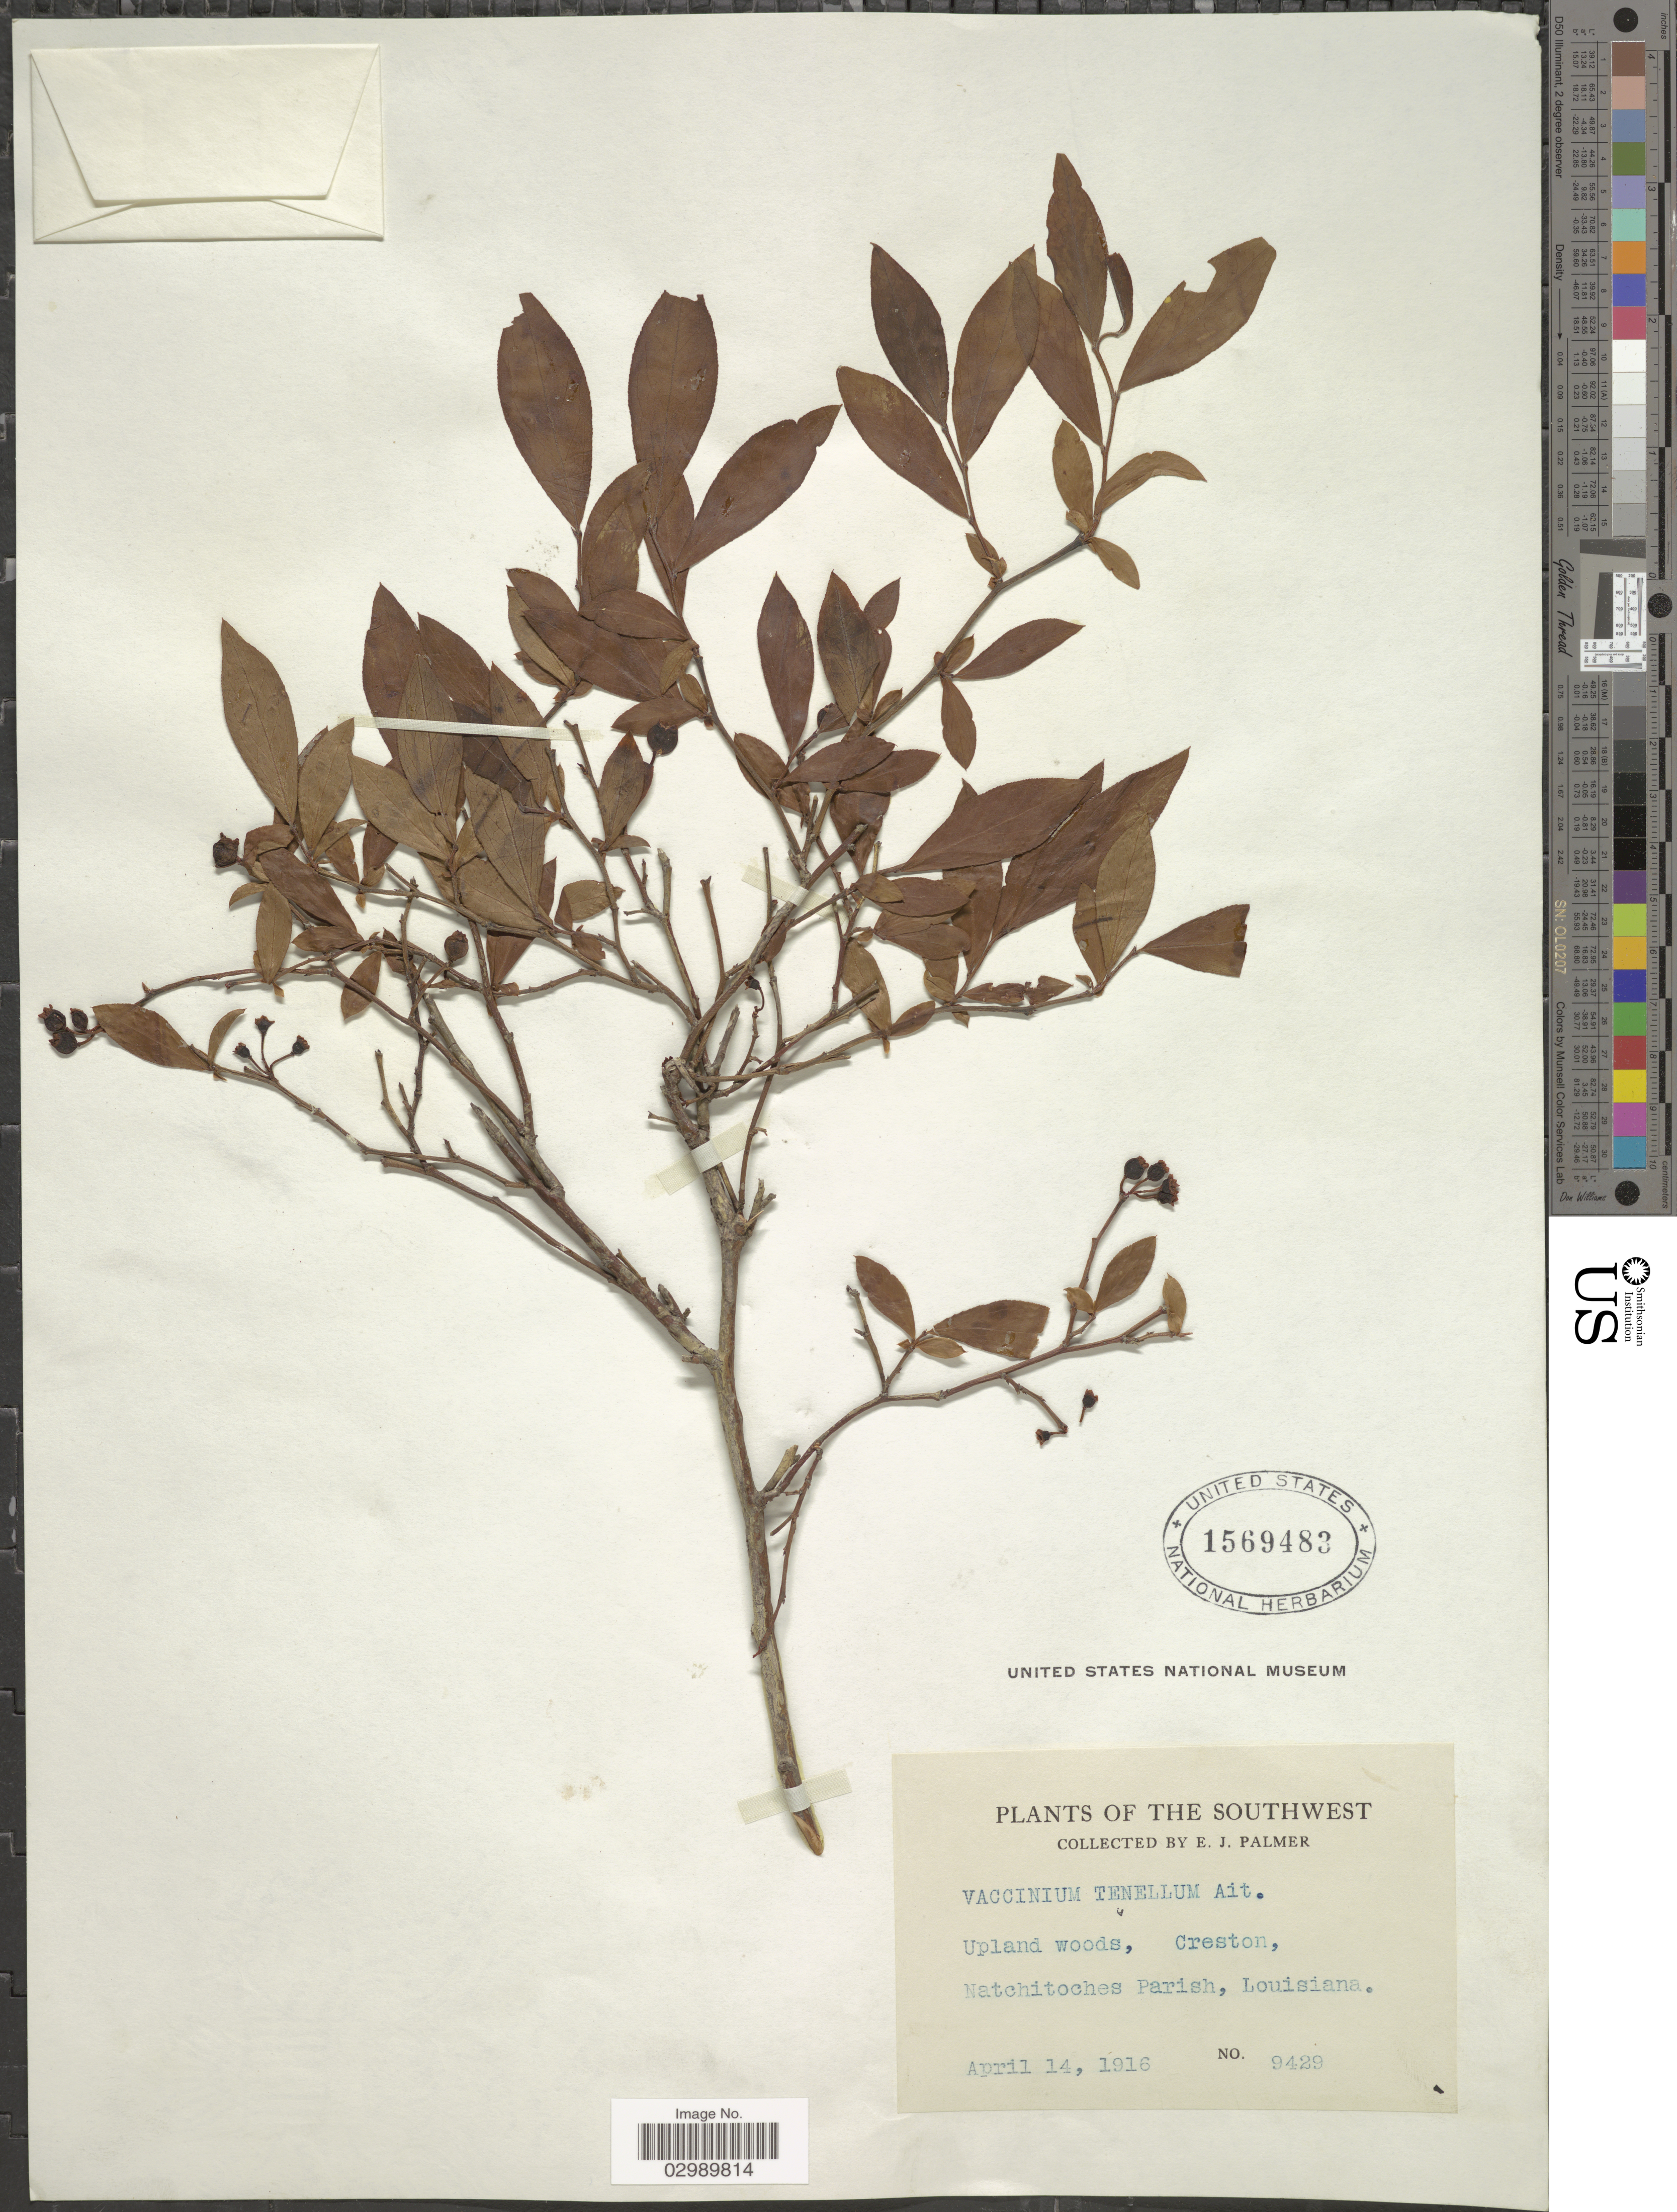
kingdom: Plantae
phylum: Tracheophyta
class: Magnoliopsida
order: Ericales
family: Ericaceae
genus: Vaccinium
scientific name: Vaccinium tenellum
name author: Aiton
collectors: E. J. Palmer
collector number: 9429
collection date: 1916-04-14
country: United States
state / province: Louisiana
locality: Southwest. Creston, Natchitoches Parish.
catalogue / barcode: US 1569483